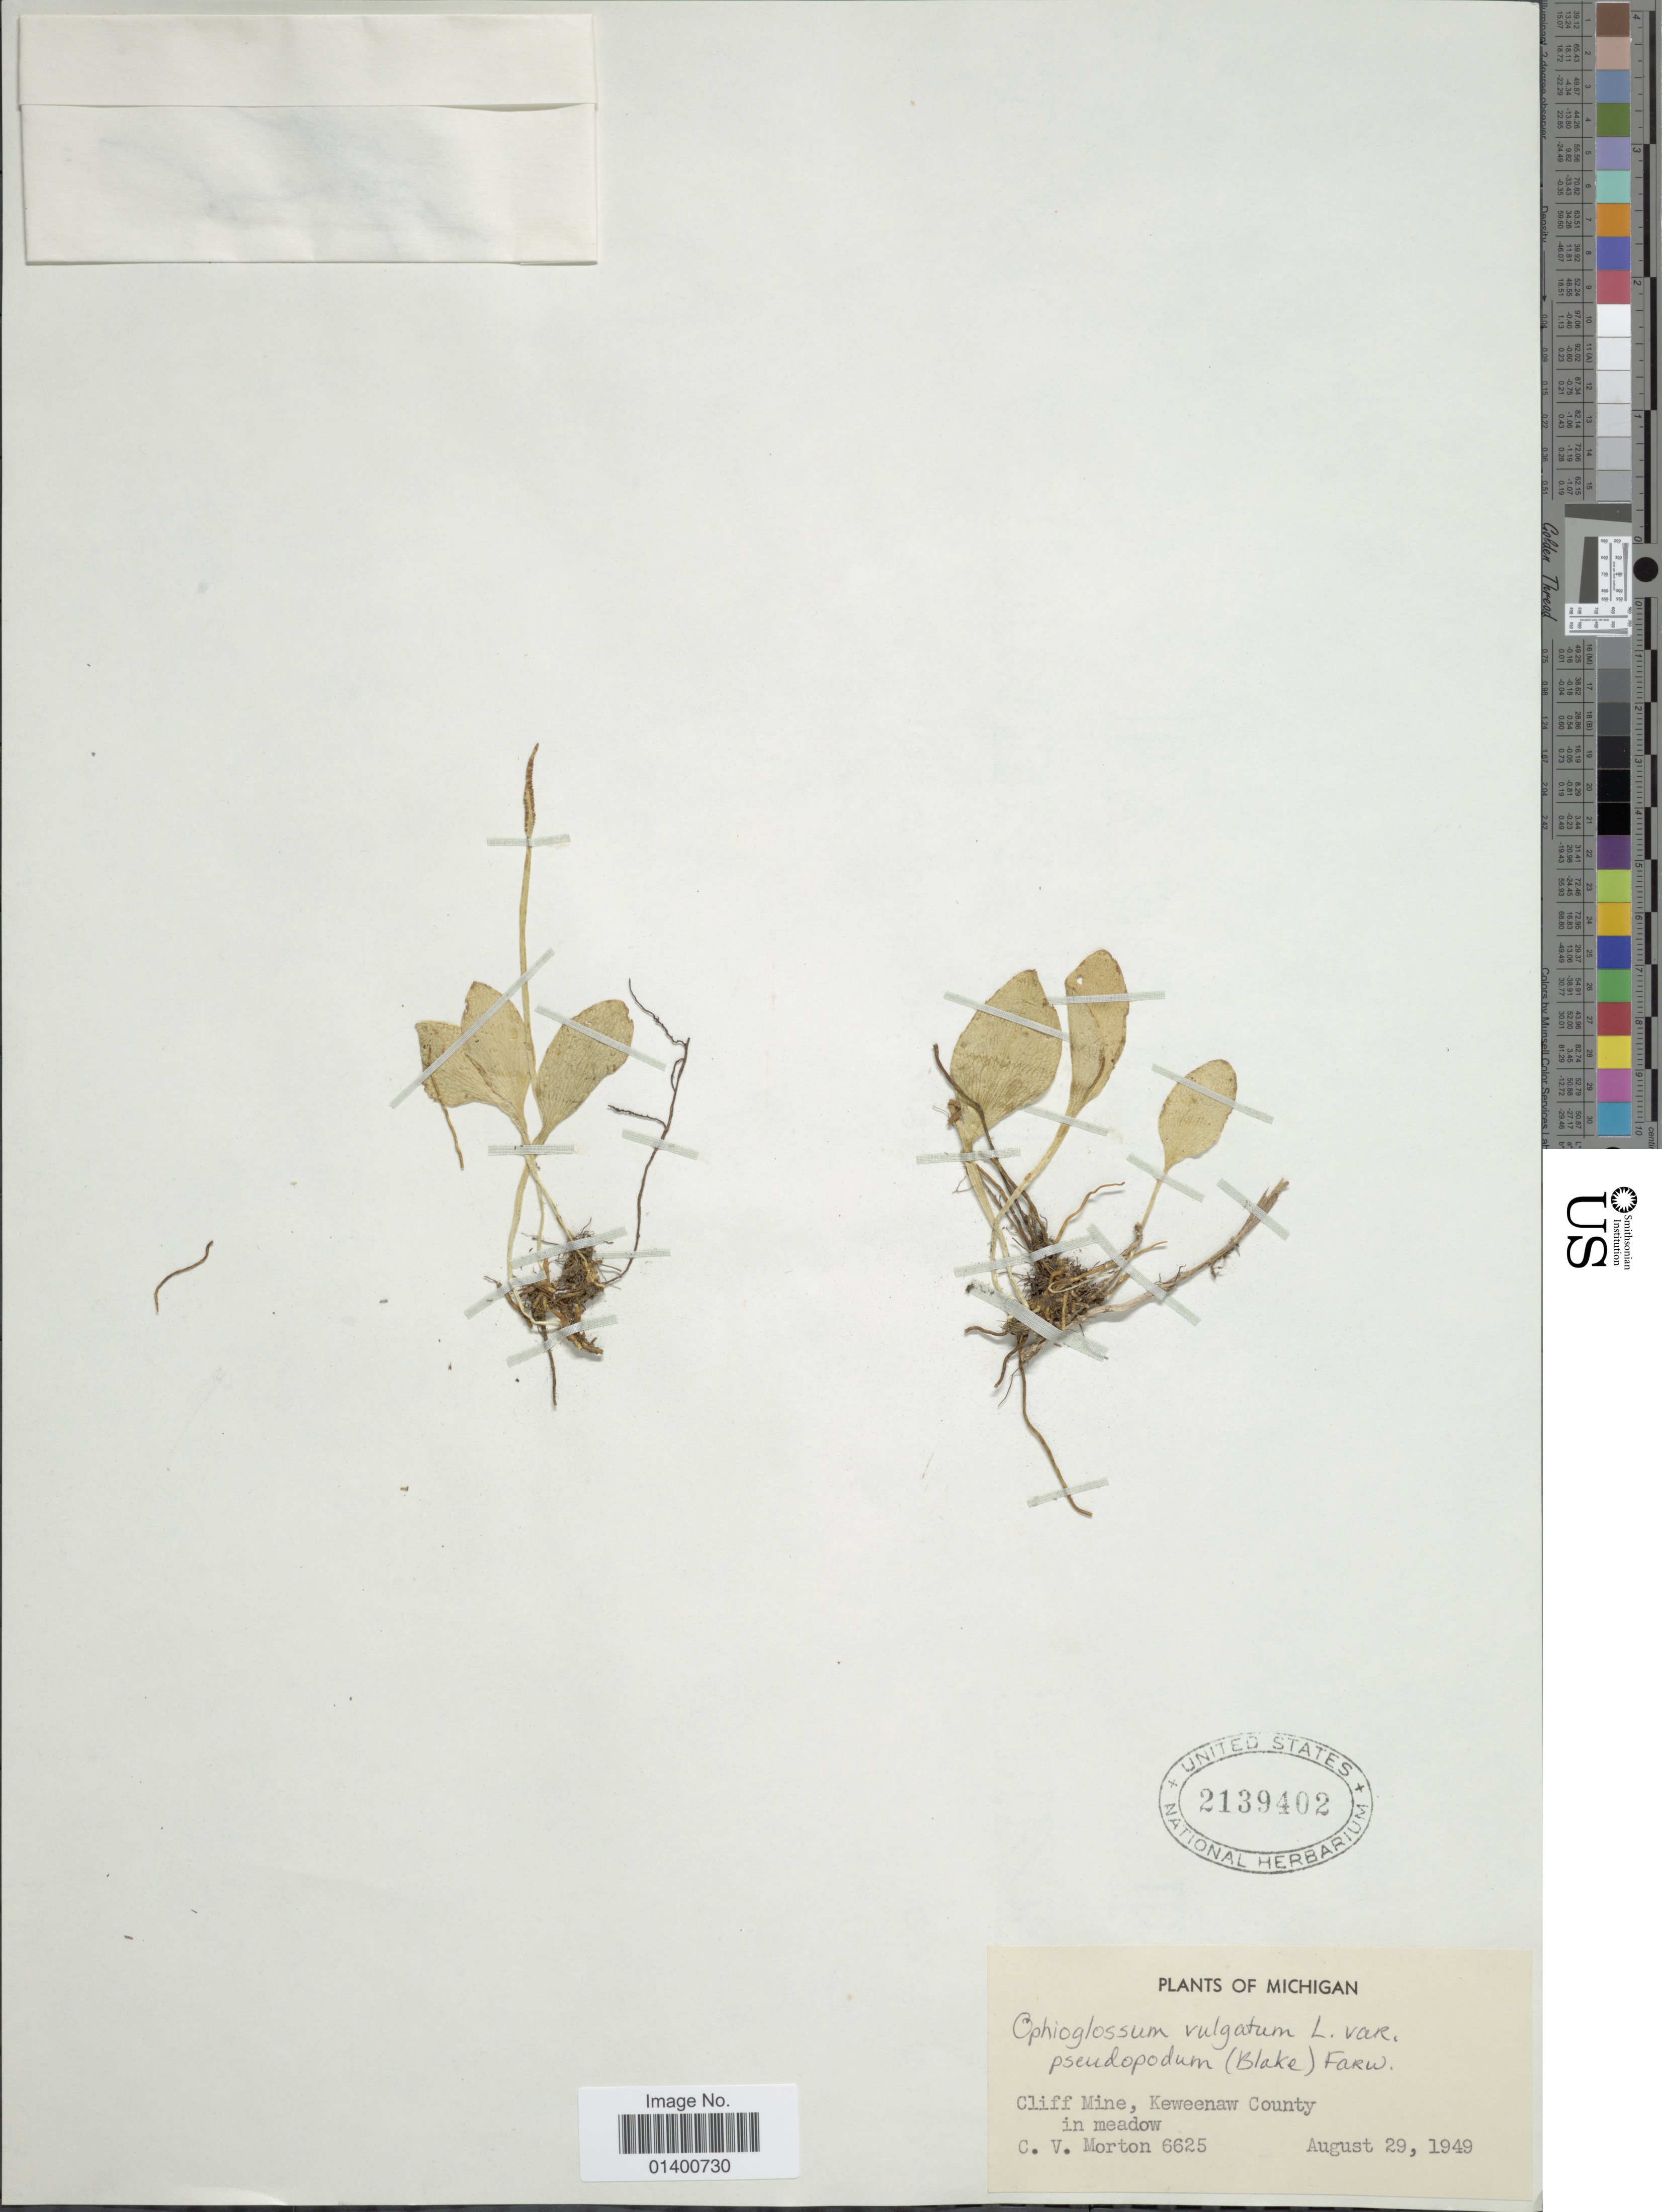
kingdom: Plantae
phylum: Tracheophyta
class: Polypodiopsida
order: Ophioglossales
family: Ophioglossaceae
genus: Ophioglossum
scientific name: Ophioglossum vulgatum var. pseudopodum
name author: (S.F. Blake) Farw.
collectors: C. V. Morton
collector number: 6625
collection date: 1949-08-29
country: United States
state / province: Michigan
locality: Cliff Mine, Keweenaw County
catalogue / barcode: US 2139402